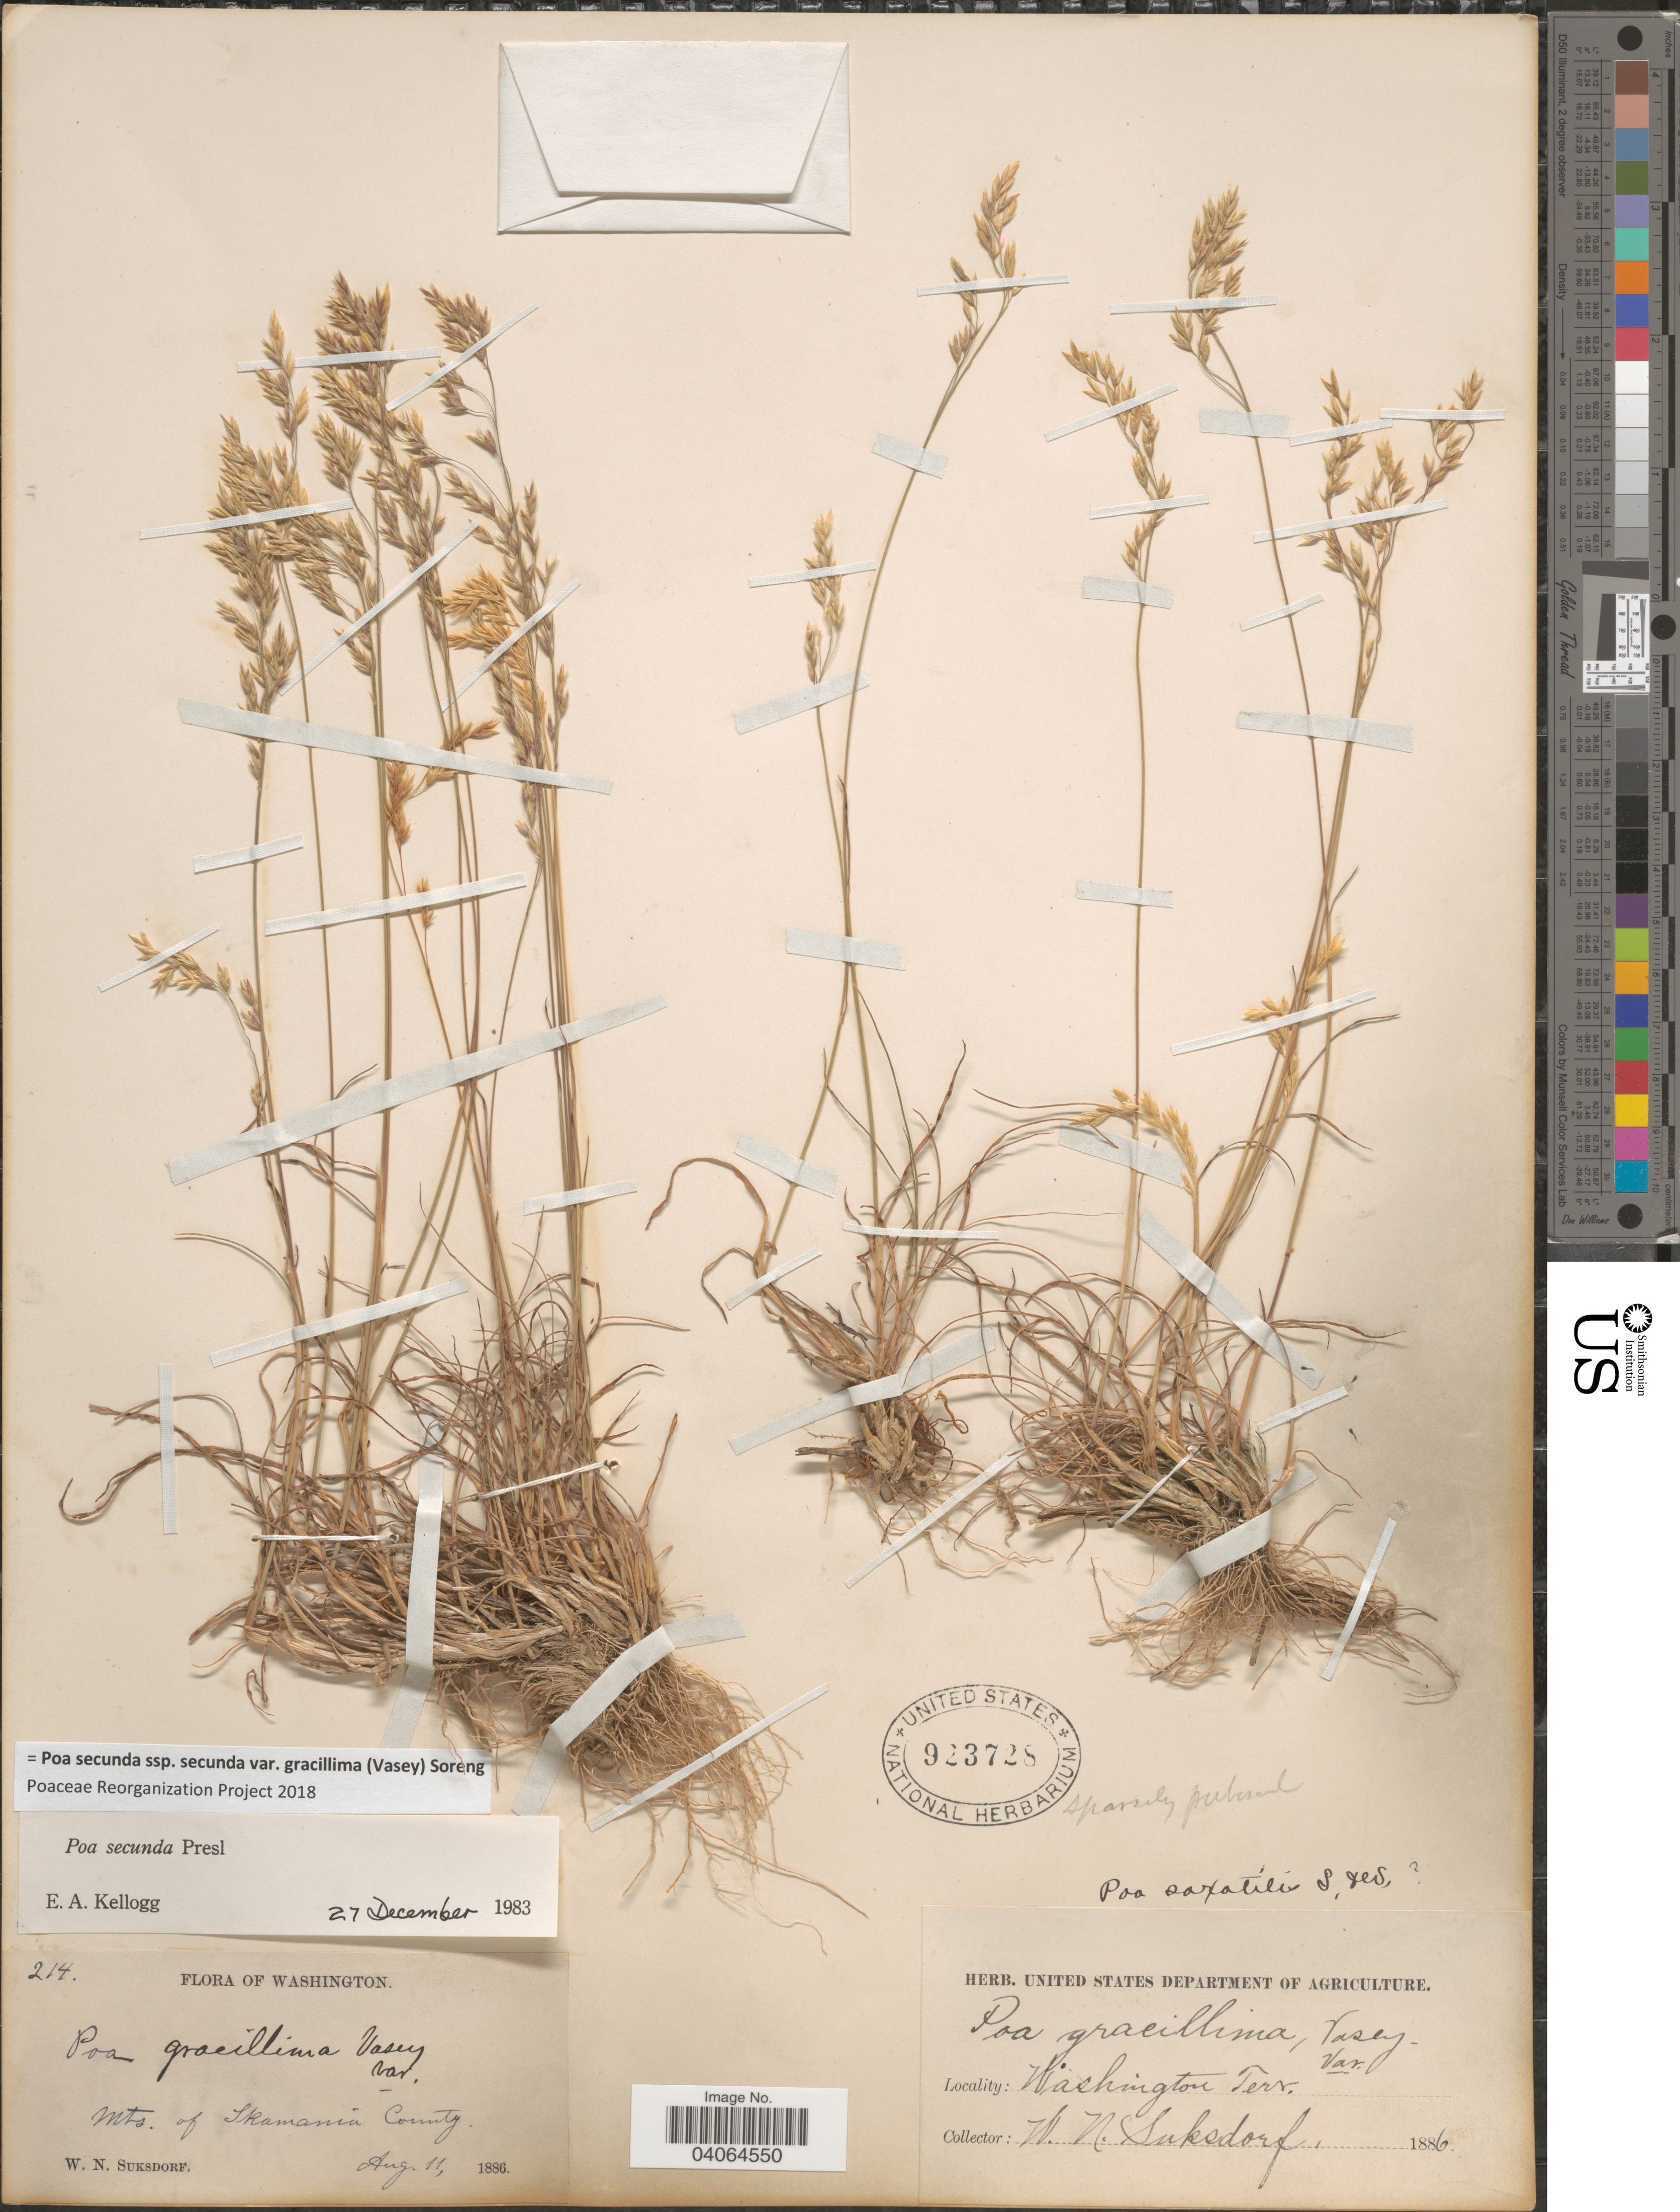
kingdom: Plantae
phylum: Tracheophyta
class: Liliopsida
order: Poales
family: Poaceae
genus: Poa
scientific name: Poa secunda subsp. secunda var. gracillima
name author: (Vasey) Soreng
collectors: W. N. Suksdorf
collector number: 214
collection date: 1886-08-11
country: United States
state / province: Washington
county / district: Skamania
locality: Mts of Skamania County. Washington Terr.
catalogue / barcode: US 923728